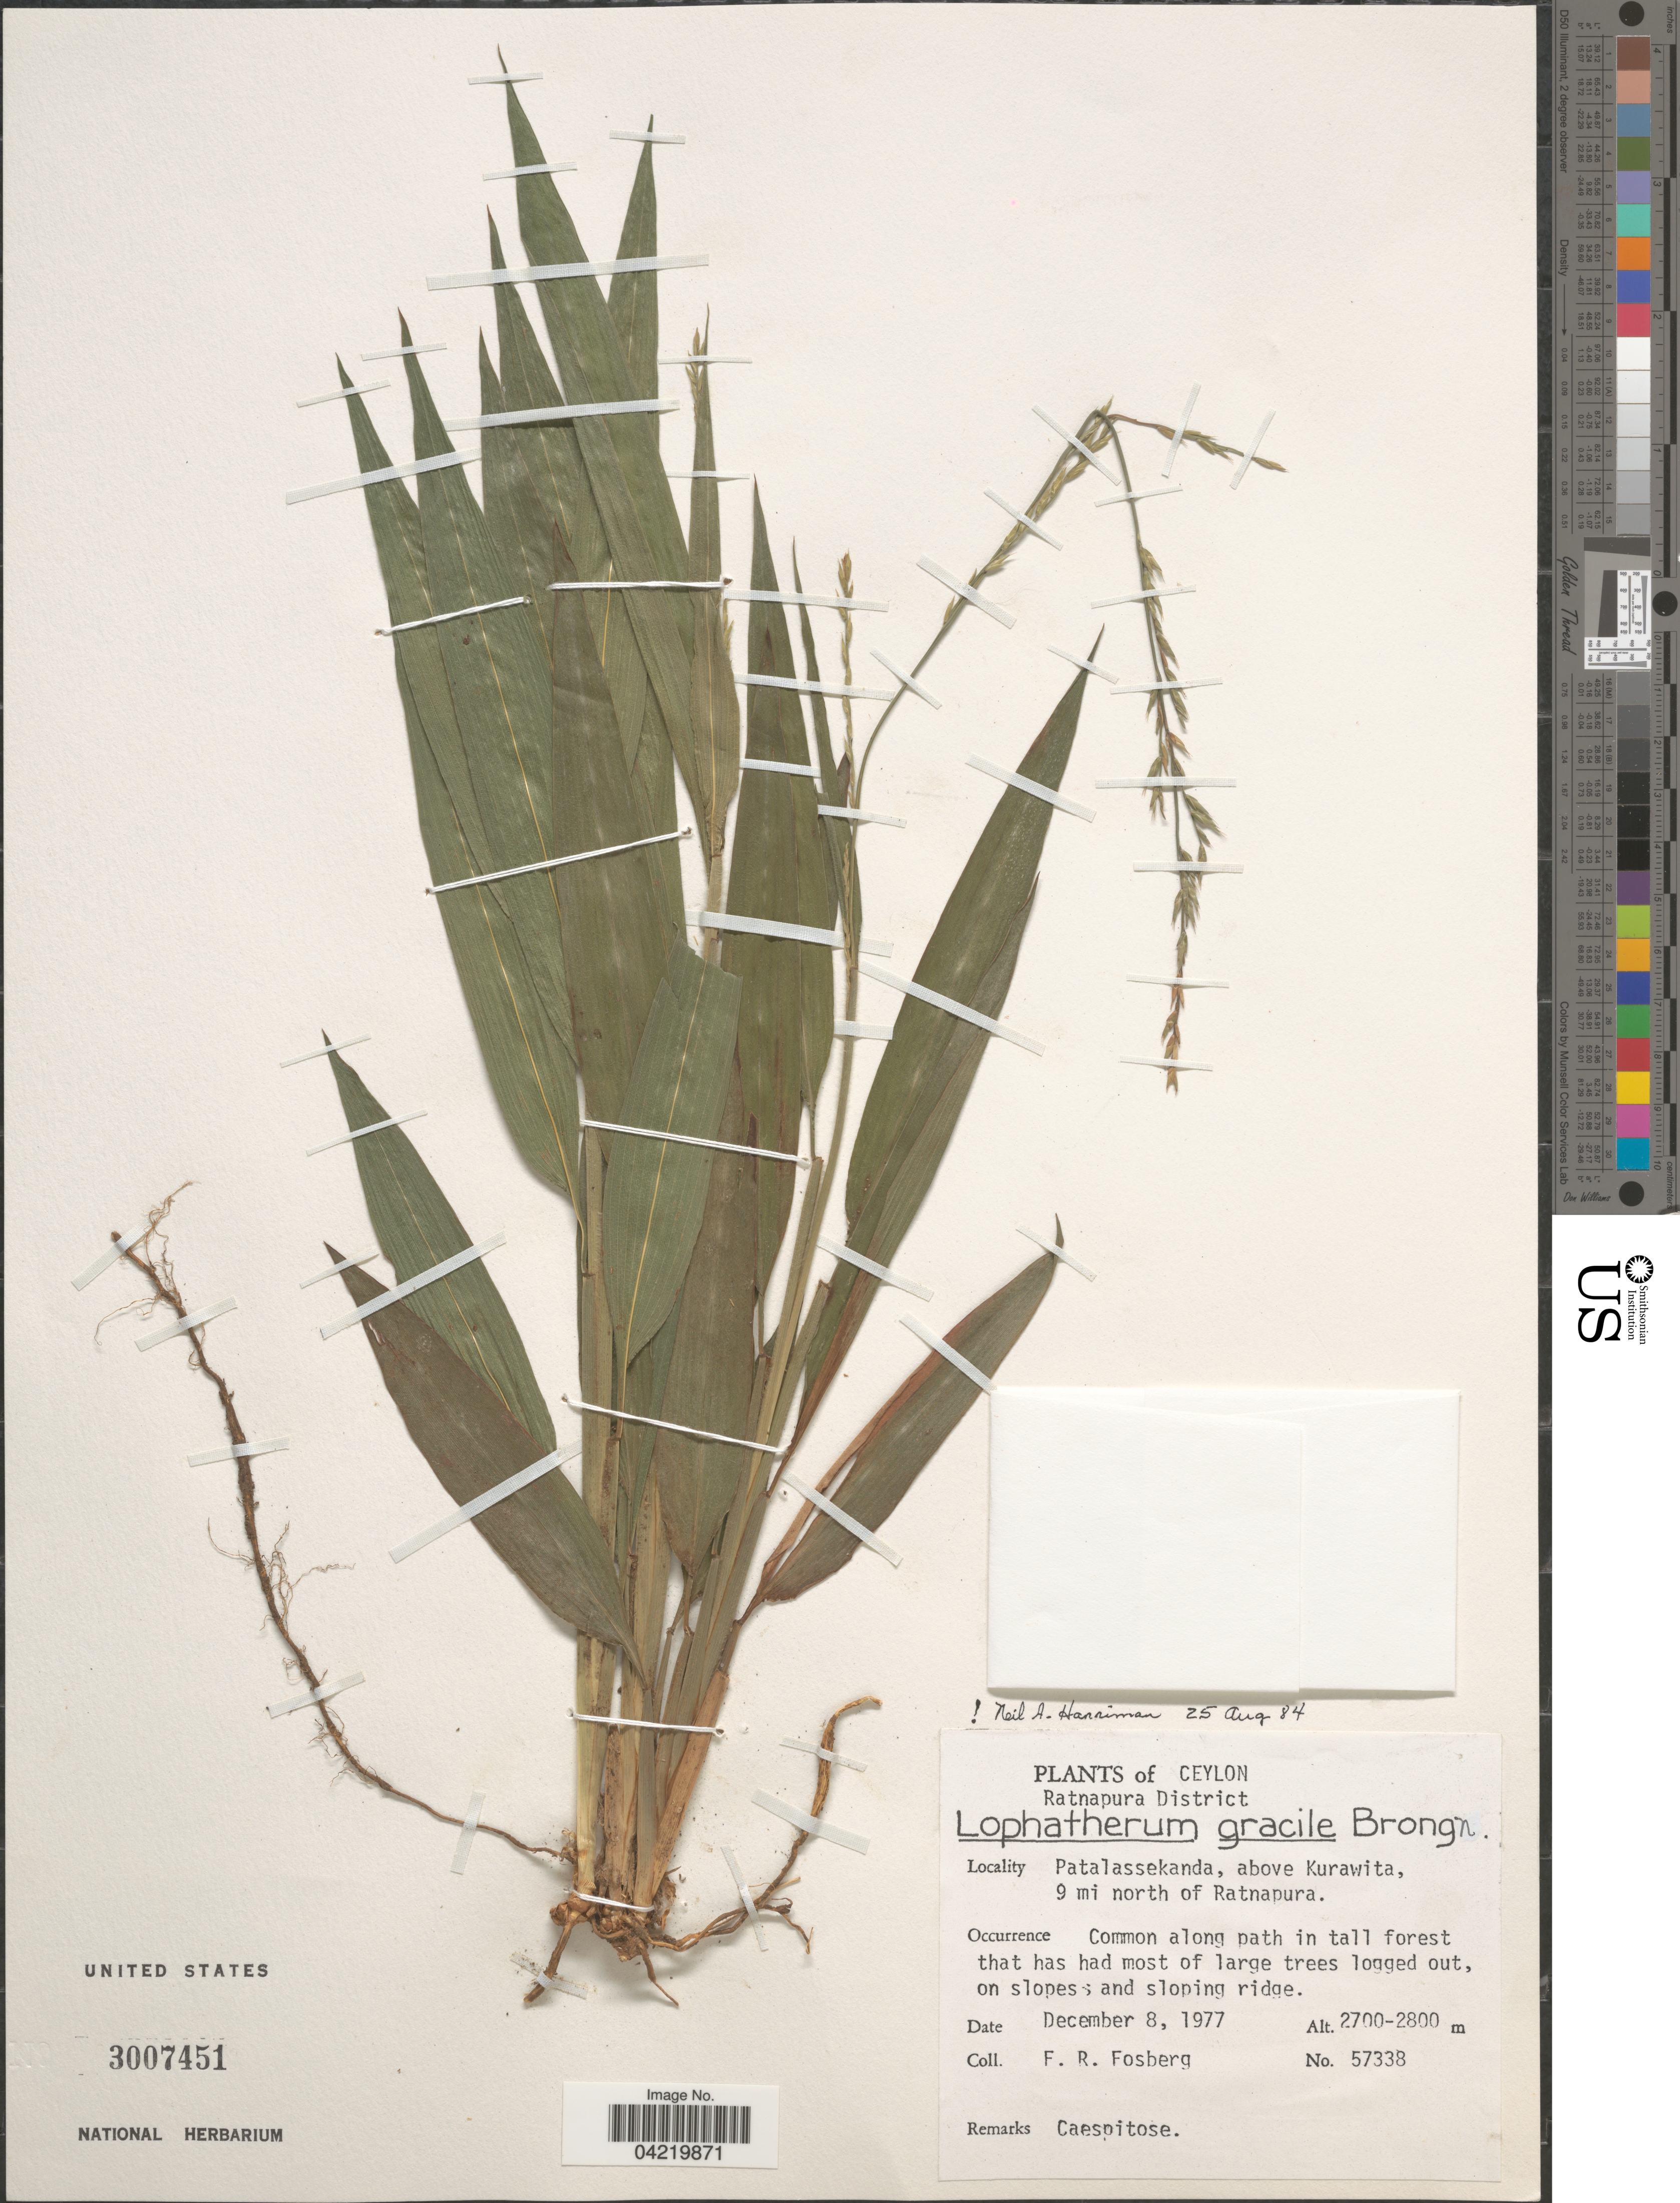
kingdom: Plantae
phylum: Tracheophyta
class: Liliopsida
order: Poales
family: Poaceae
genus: Lophatherum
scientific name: Lophatherum gracile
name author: Brongn.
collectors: F. R. Fosberg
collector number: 57338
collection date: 1977-12-08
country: Sri Lanka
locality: Ceylon. Ratnapura District. Patalassekanda, above Kurawita, 9 mi north of Ratnapura.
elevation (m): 2700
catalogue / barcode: US 3007451